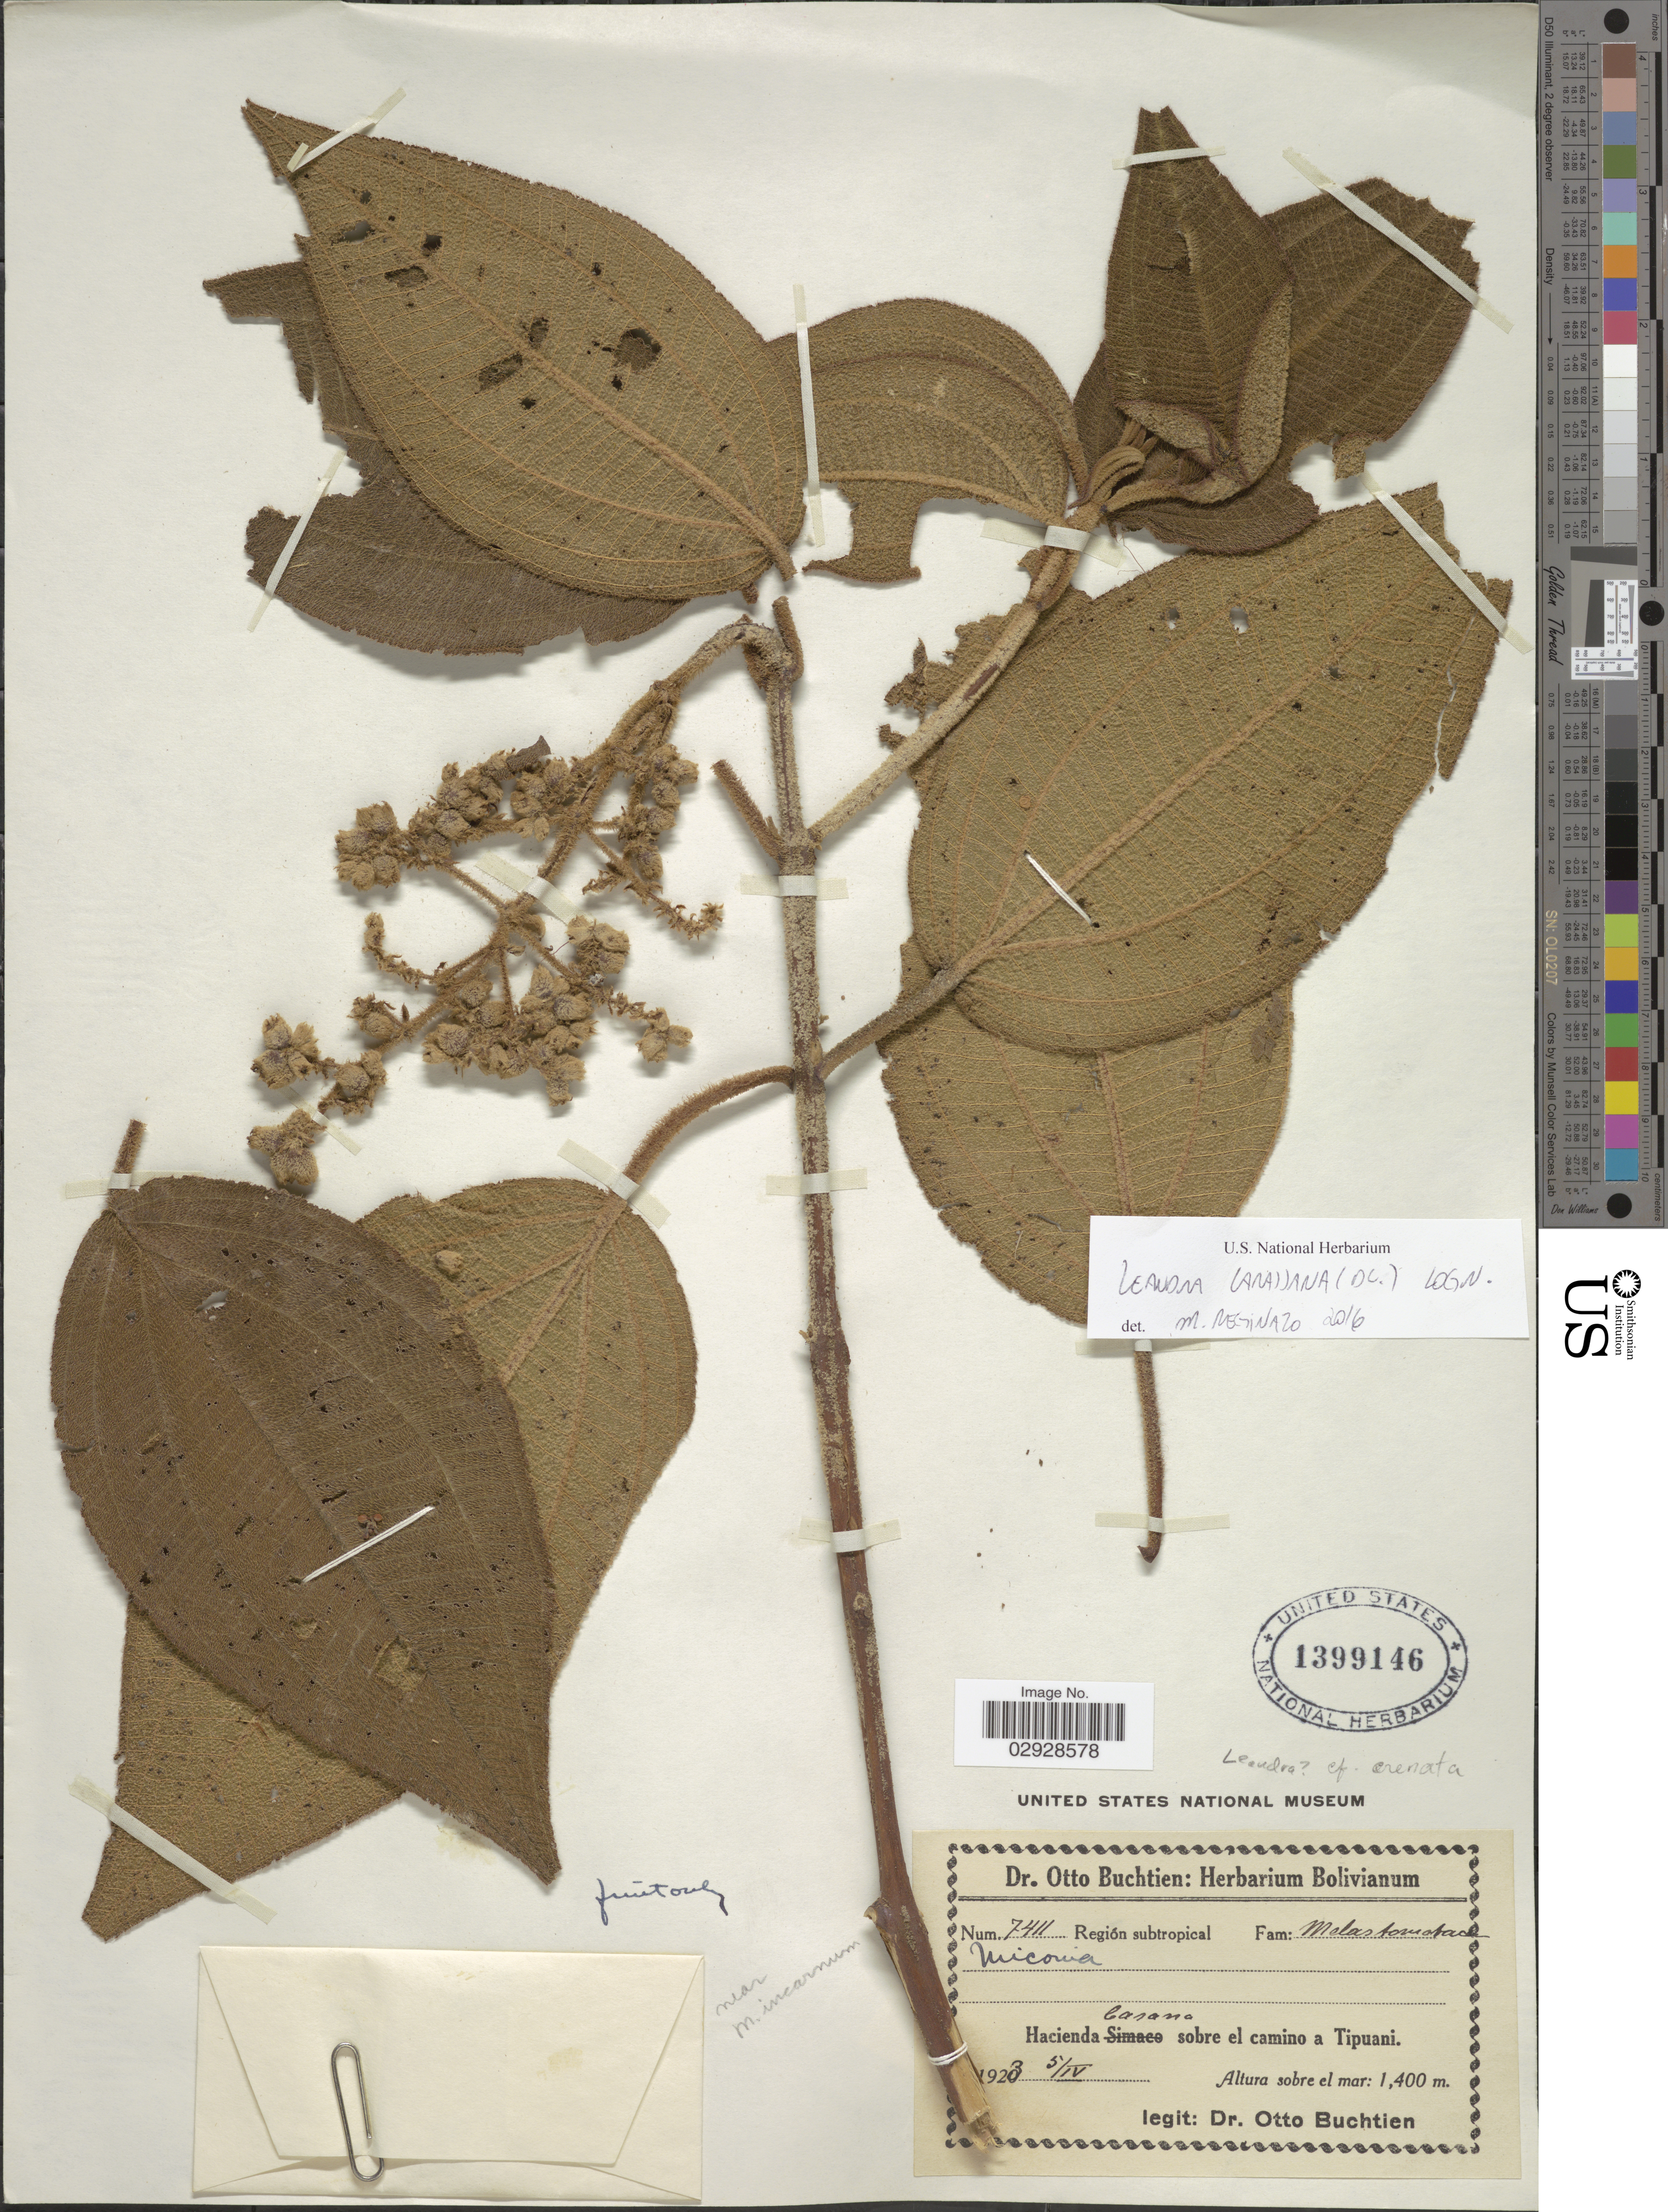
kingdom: Plantae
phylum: Tracheophyta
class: Magnoliopsida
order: Myrtales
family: Melastomataceae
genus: Leandra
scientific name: Leandra carassana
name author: (DC.) Cogn.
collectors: O. Buchtien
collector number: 7411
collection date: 1923-04-05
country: Bolivia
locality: Región subtropical. Hacienda Casana sobre el camino a Tipuani.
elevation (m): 1400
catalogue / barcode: US 1399146